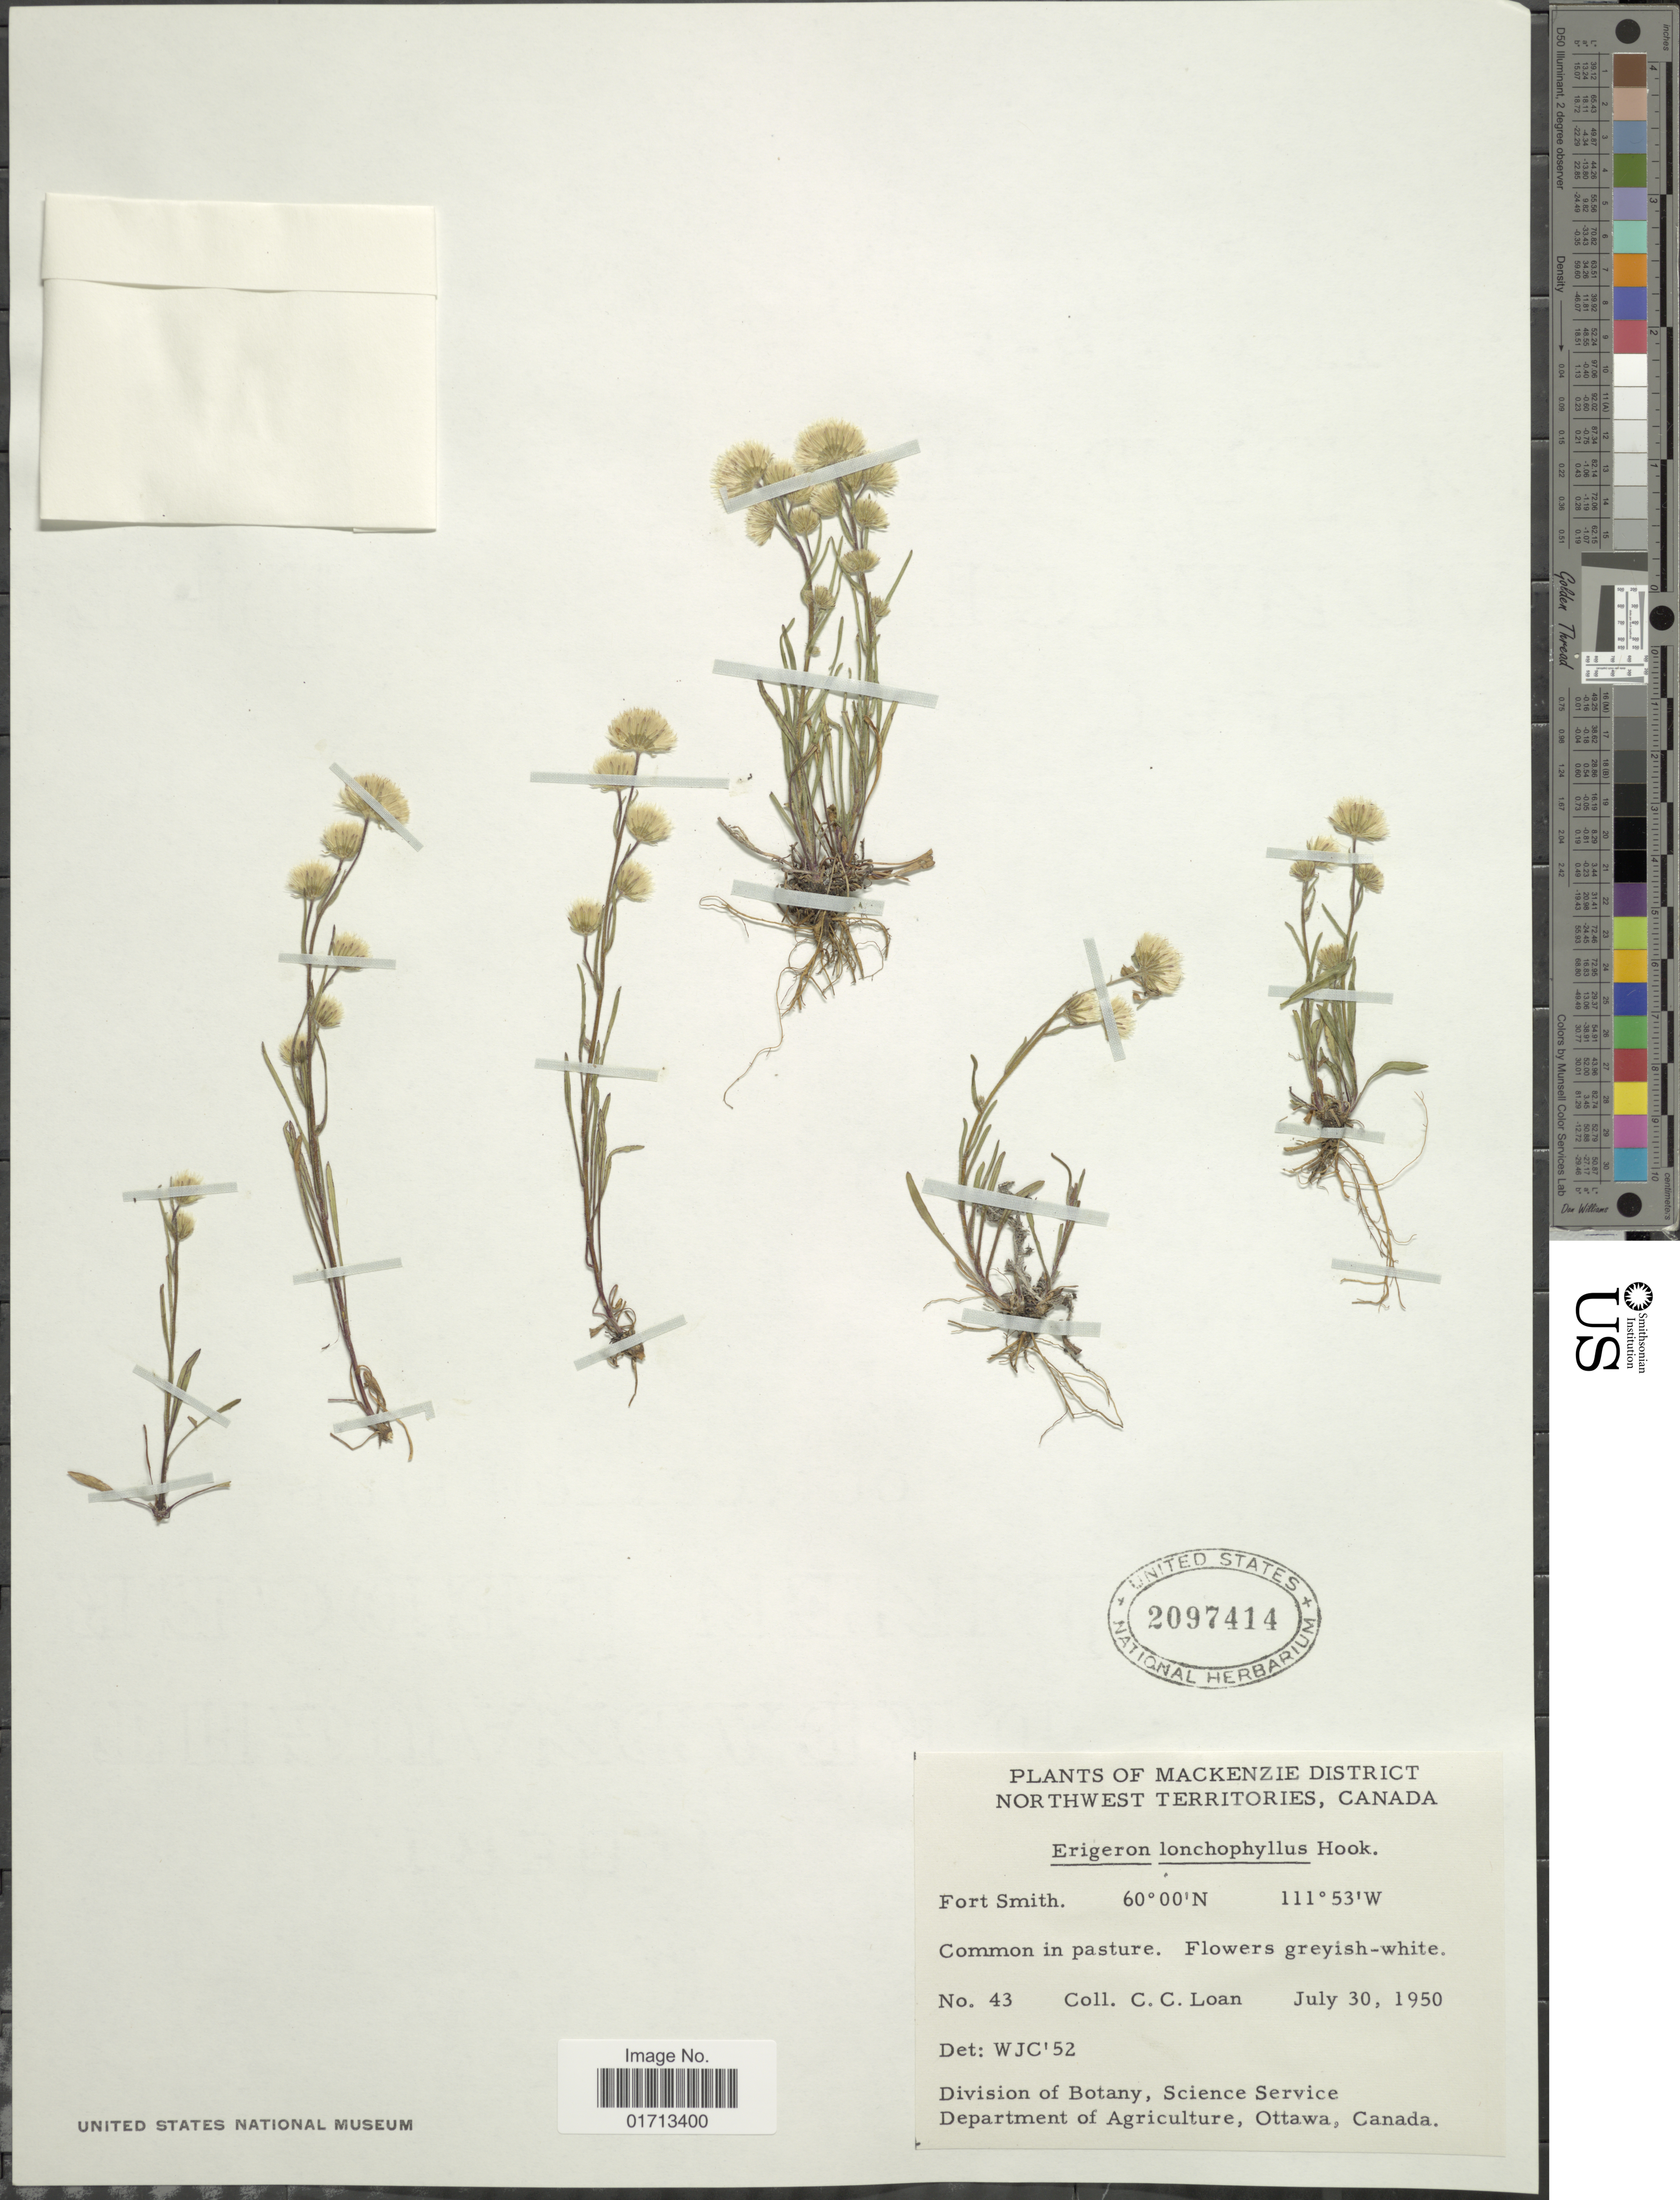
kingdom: Plantae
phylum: Tracheophyta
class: Magnoliopsida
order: Asterales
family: Asteraceae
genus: Erigeron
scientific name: Erigeron lonchophyllus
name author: Hook.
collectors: C. Loan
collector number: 43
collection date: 1950-07-30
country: Canada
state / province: Northwest Territories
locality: Mackenzie District. Fort Smith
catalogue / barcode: US 2097414